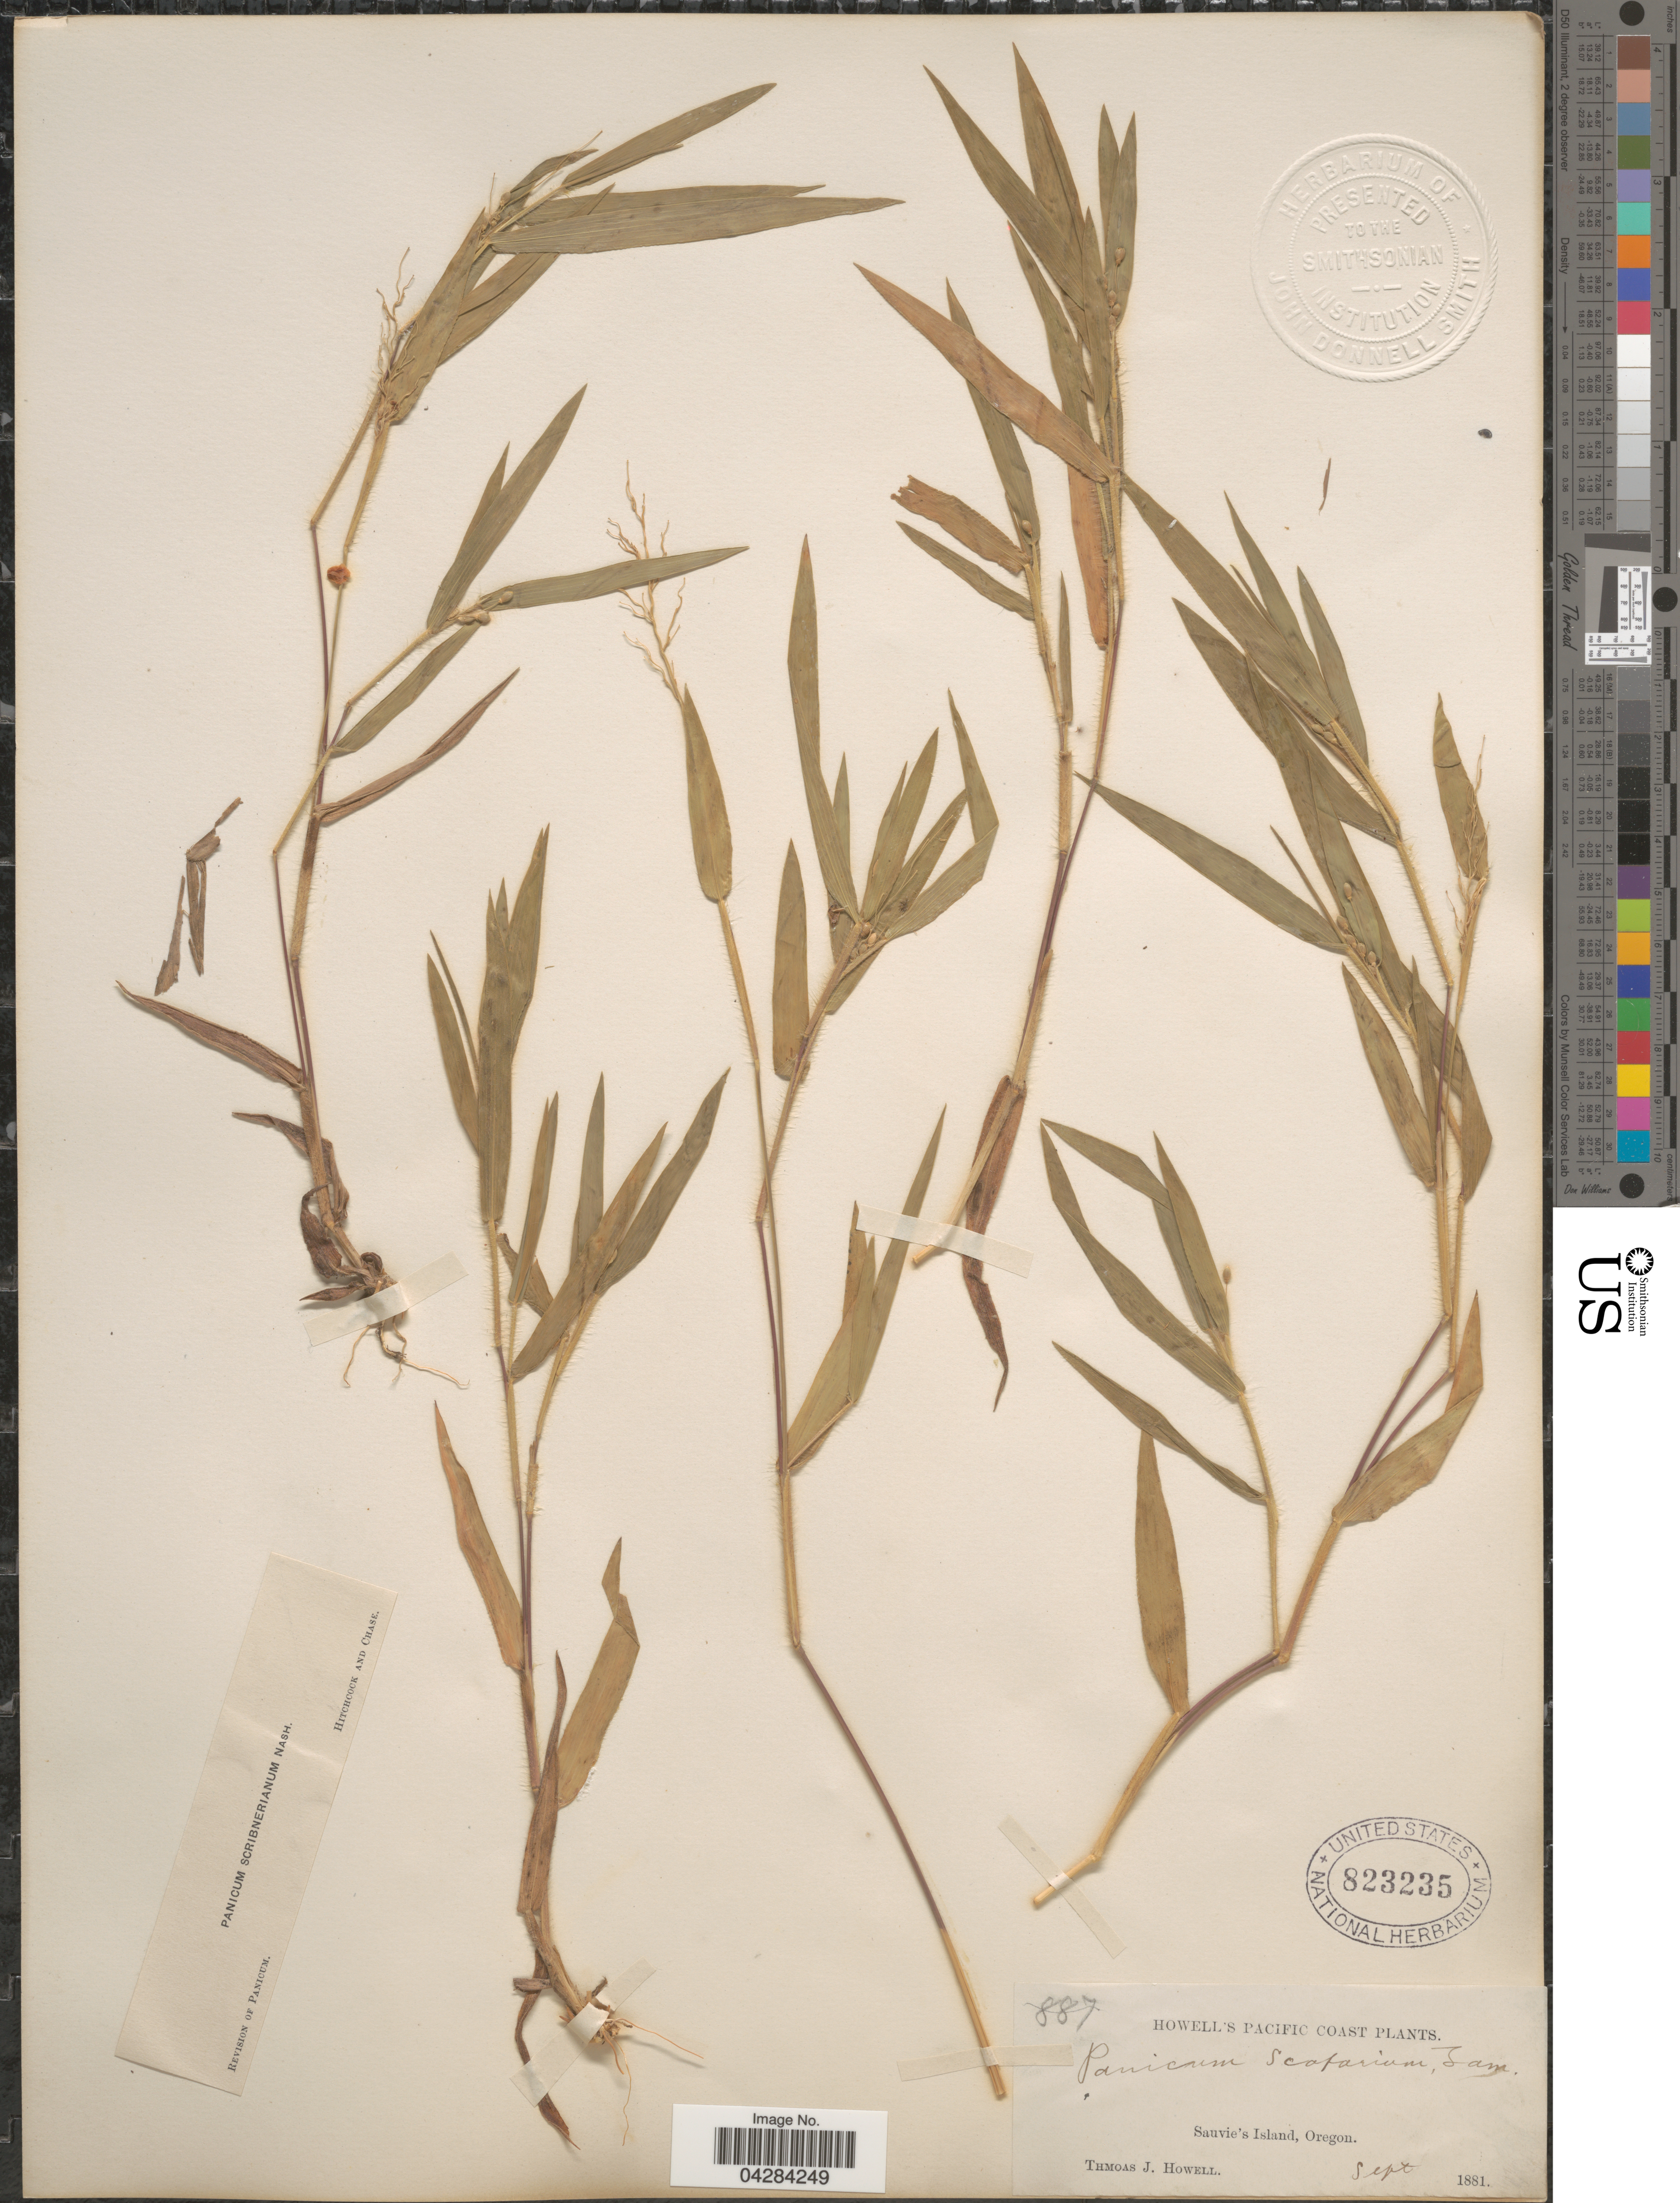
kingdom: Plantae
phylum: Tracheophyta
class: Liliopsida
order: Poales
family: Poaceae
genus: Dichanthelium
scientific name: Dichanthelium oligosanthes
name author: (Schult.) Gould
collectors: T. J. Howell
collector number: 887?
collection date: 1881-09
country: United States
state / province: Oregon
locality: Pacific Coast. Sauvie's Island.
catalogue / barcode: US 823235